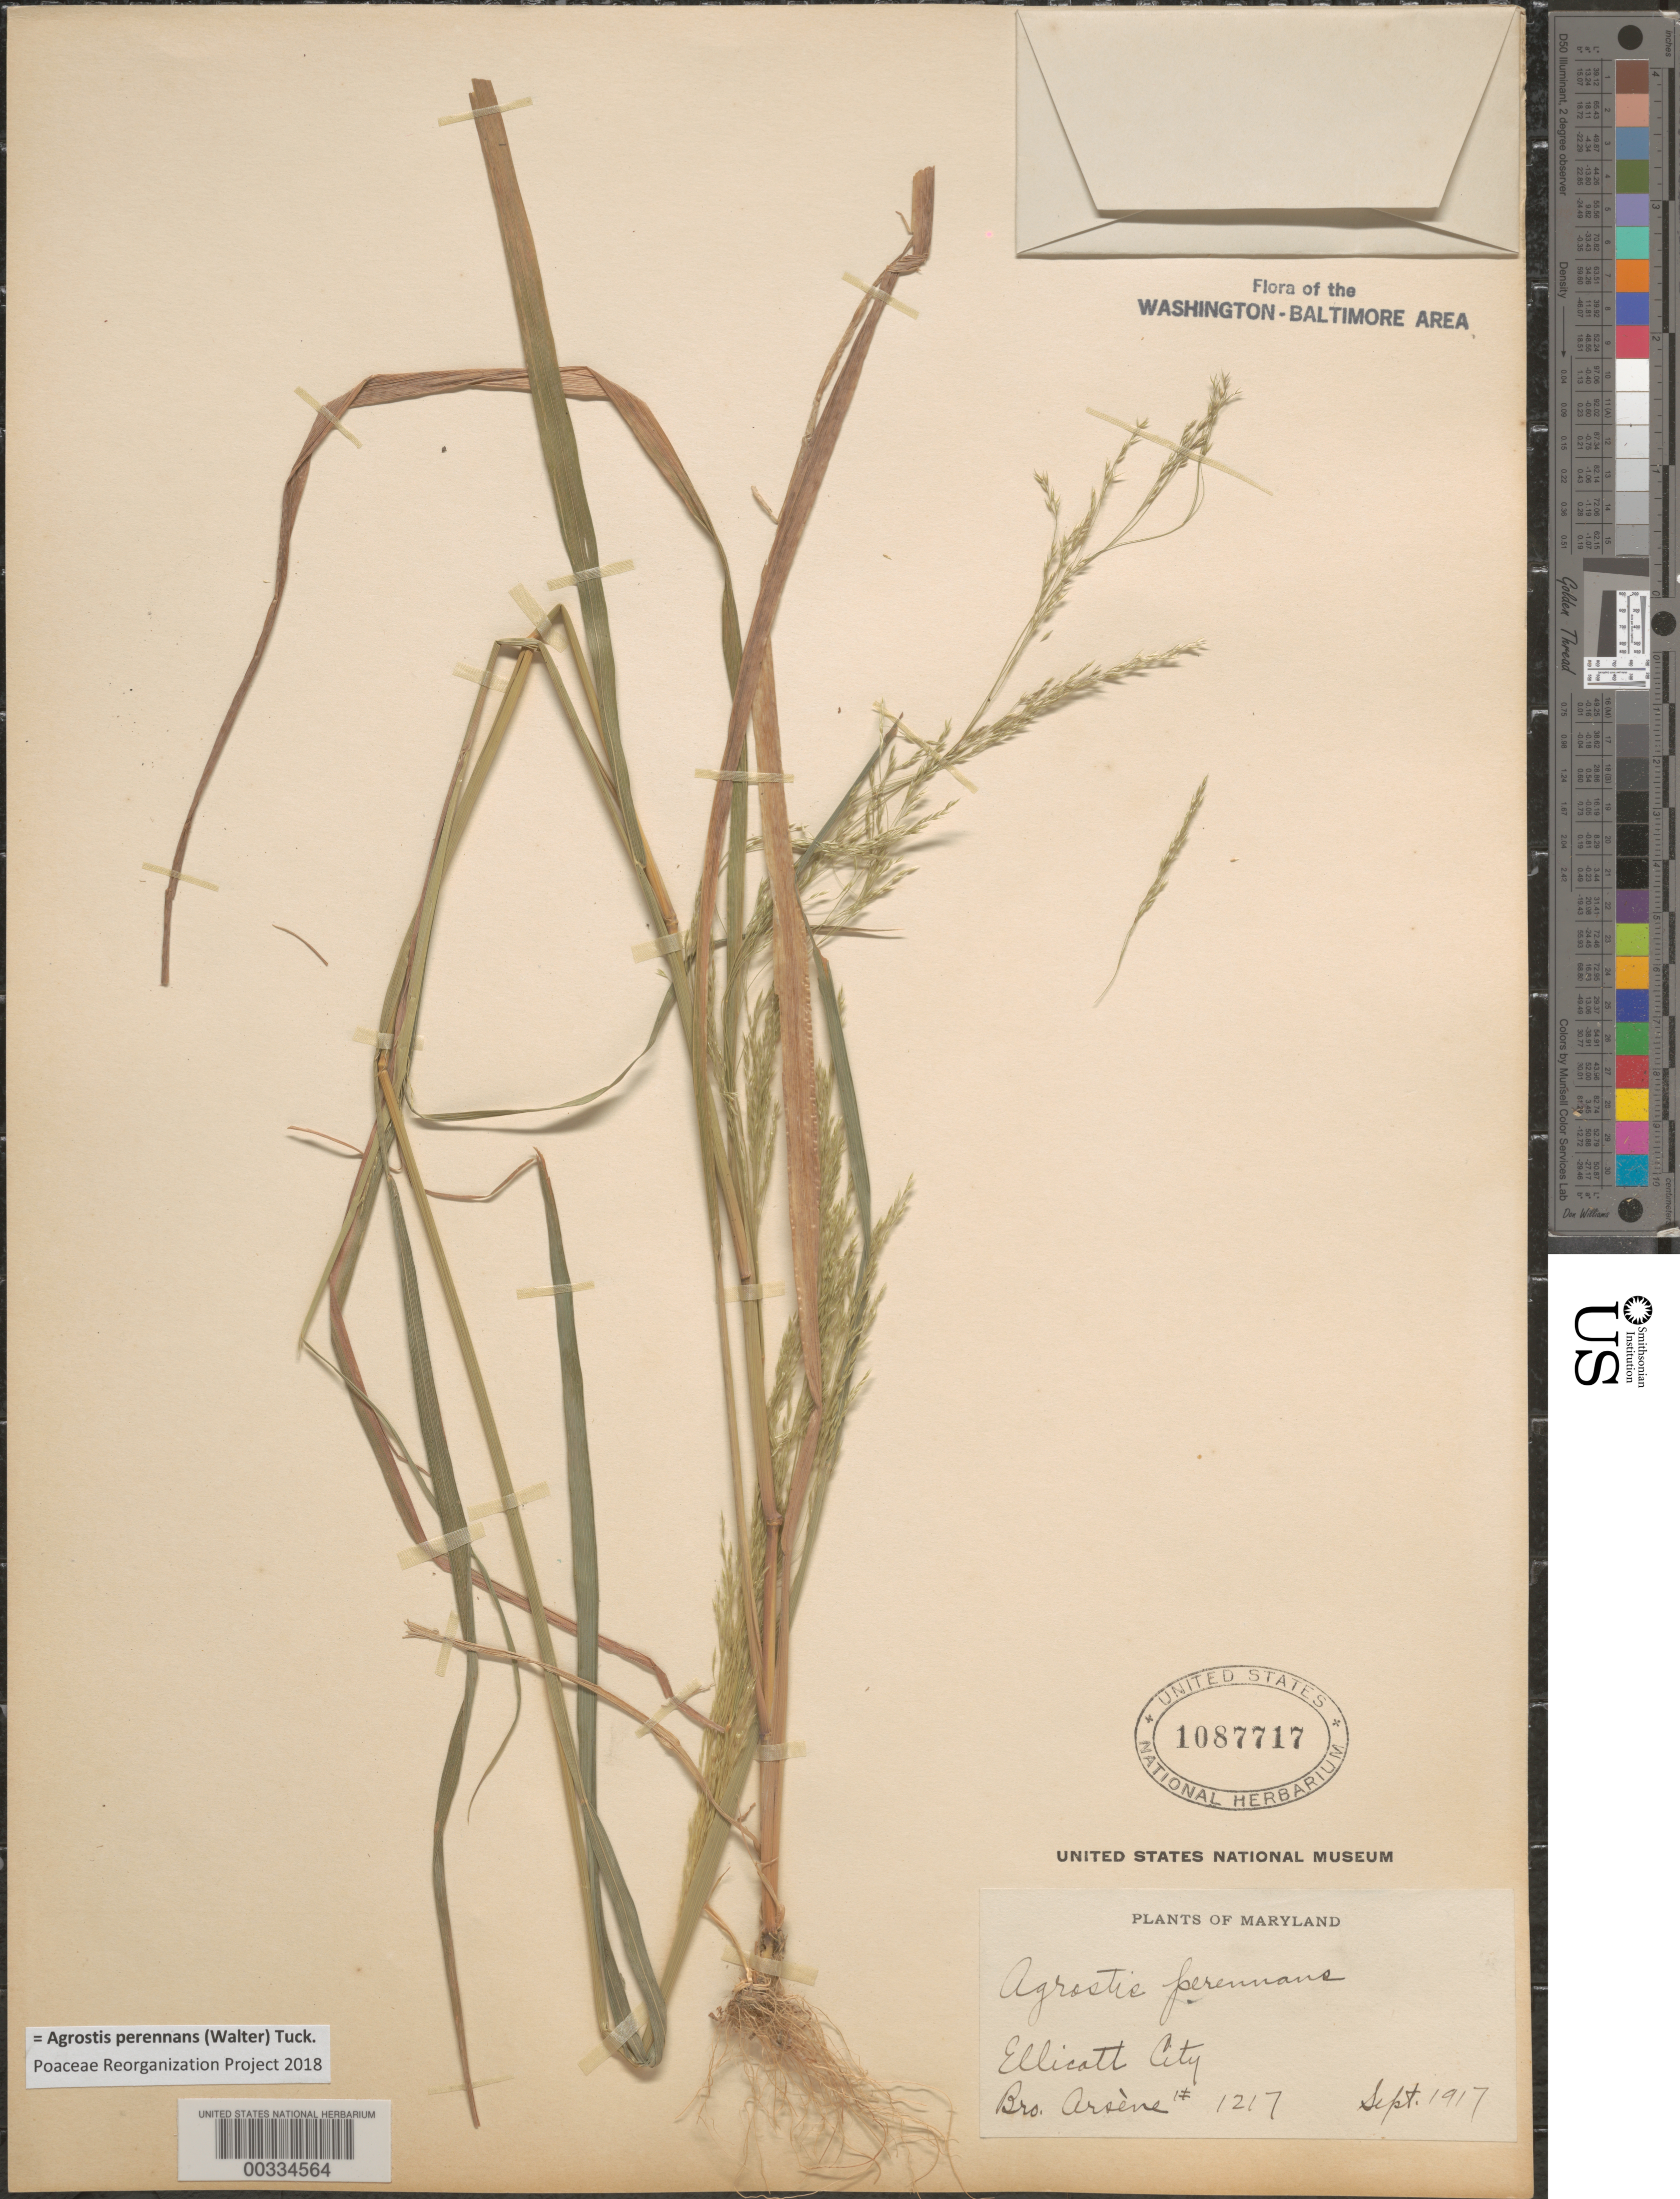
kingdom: Plantae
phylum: Tracheophyta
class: Liliopsida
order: Poales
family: Poaceae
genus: Agrostis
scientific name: Agrostis perennans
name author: (Walter) Tuck.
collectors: Bro. G. Arsène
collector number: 1217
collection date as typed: Sep 1917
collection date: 1917-09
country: United States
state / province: Maryland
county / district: Howard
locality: Ellicott City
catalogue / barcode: US 1087717